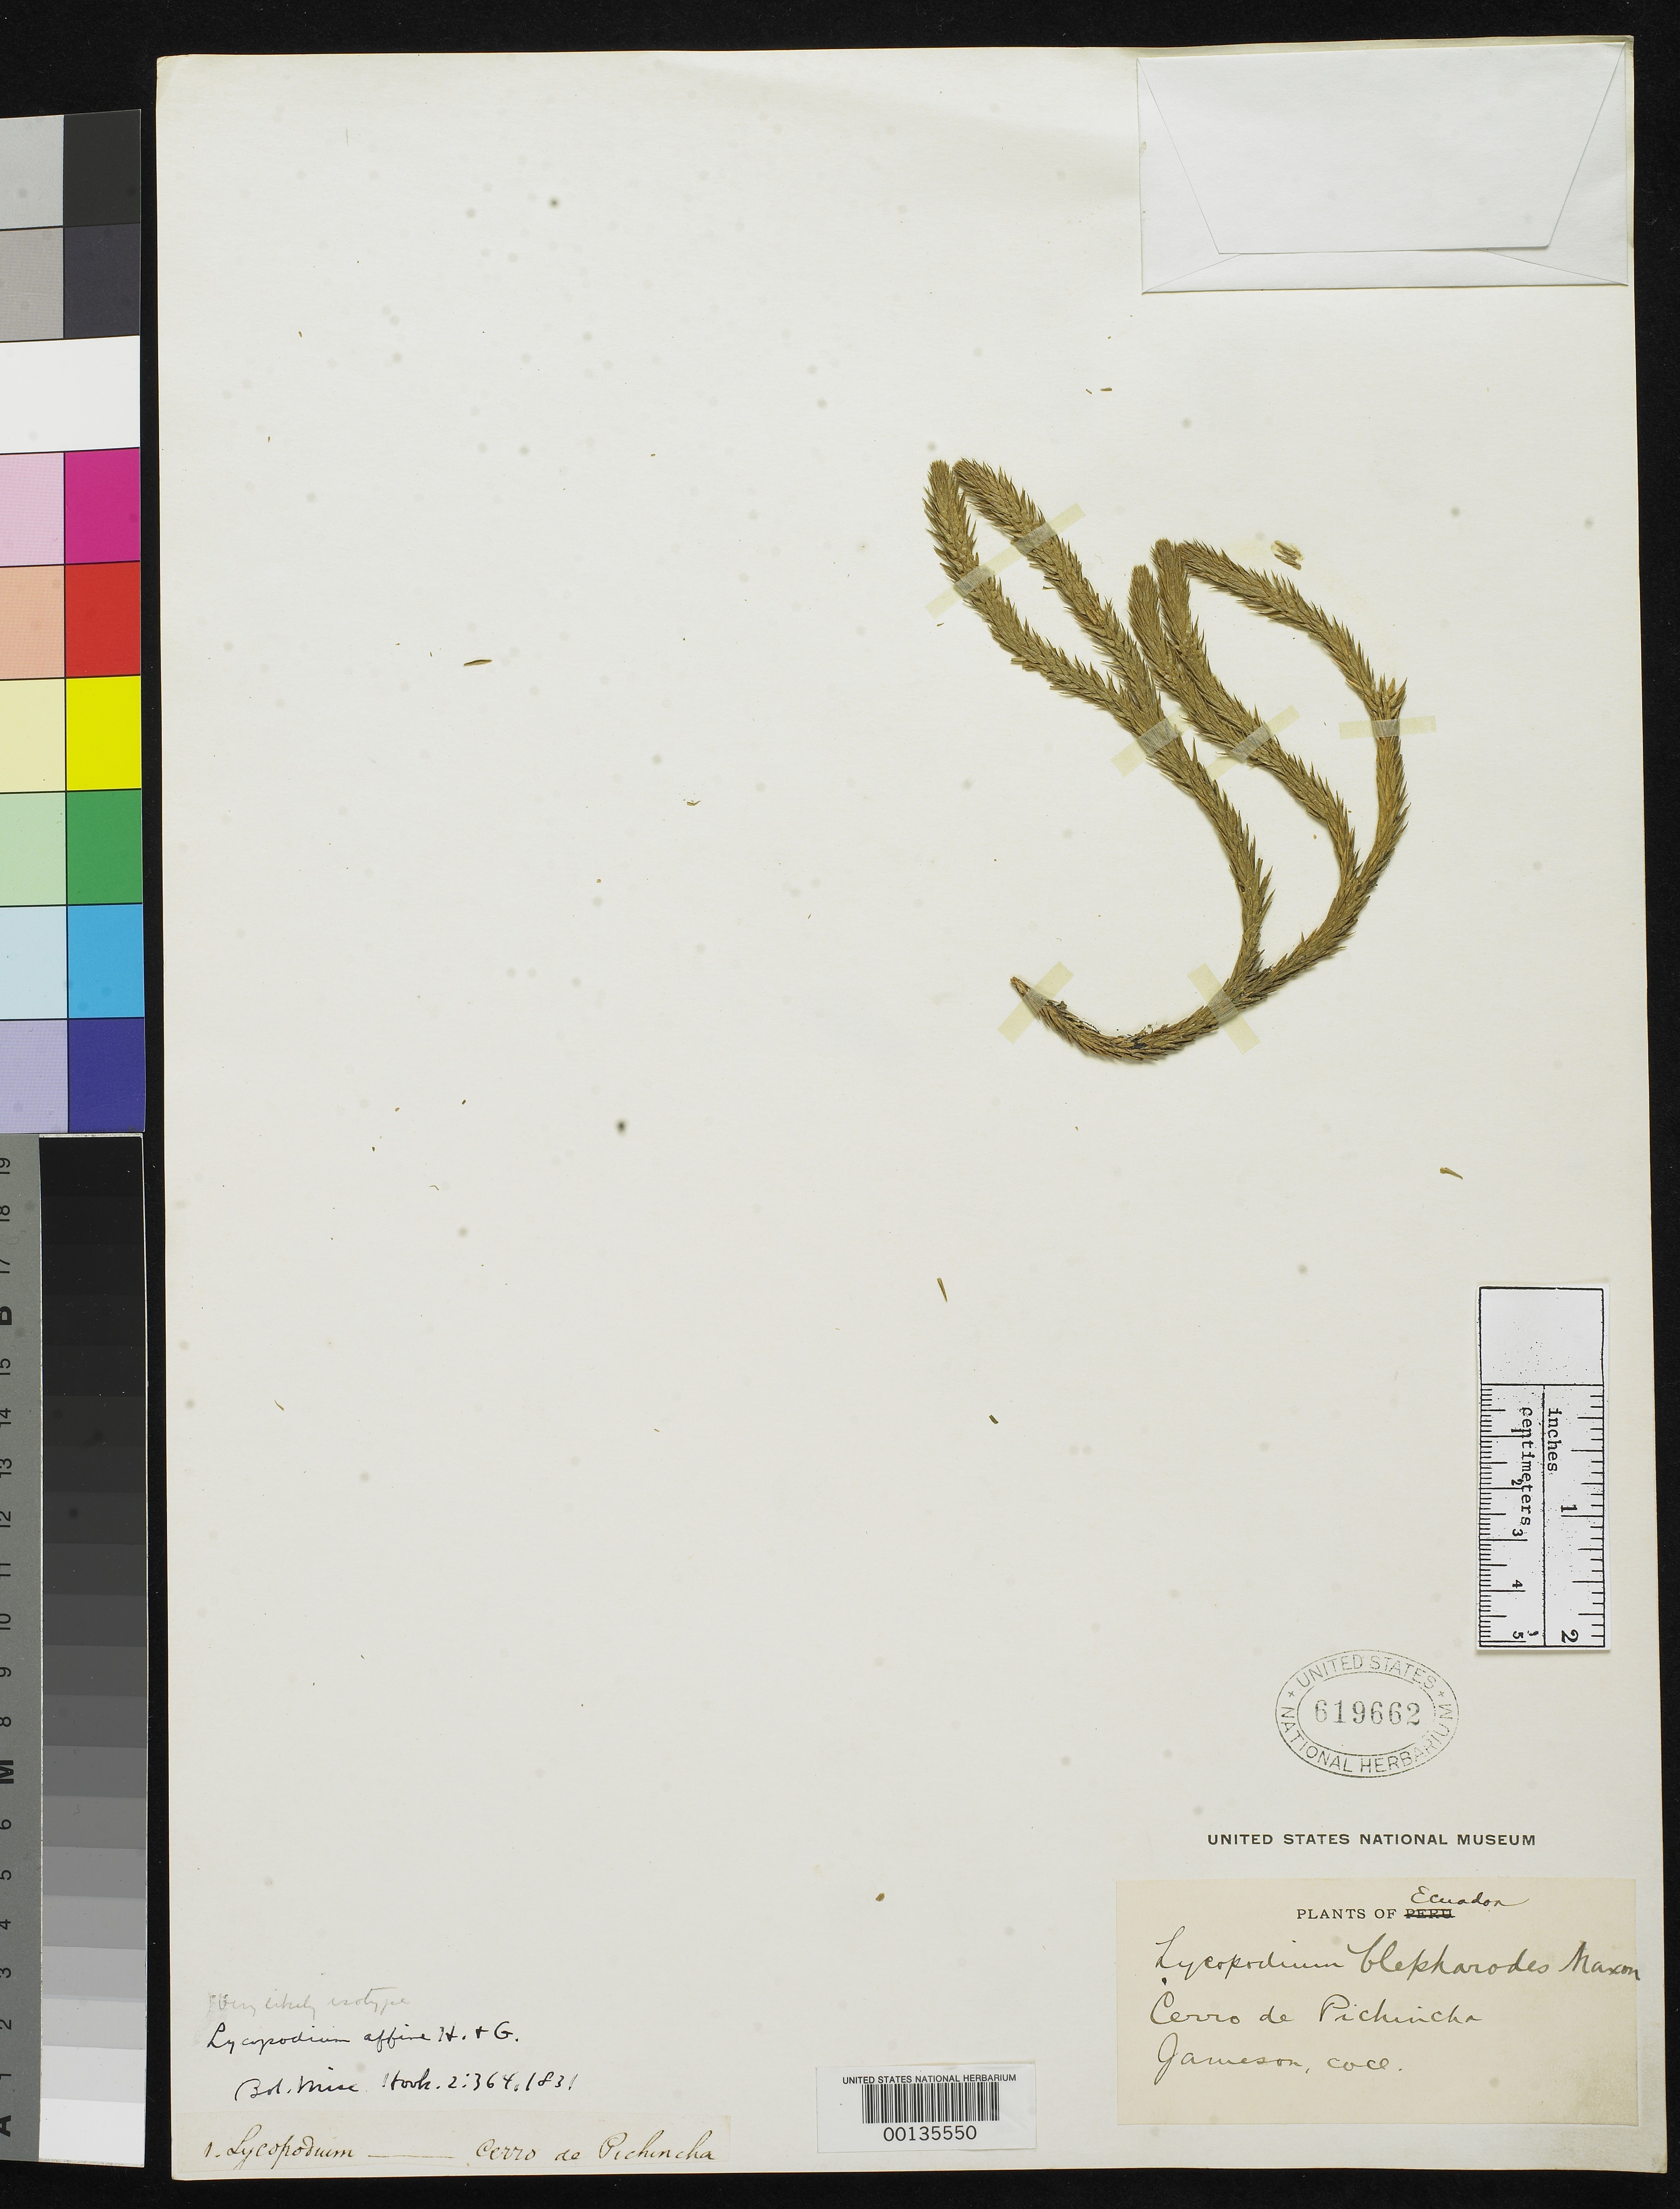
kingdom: Plantae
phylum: Tracheophyta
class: Lycopodiopsida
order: Lycopodiales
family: Lycopodiaceae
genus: Lycopodium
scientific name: Lycopodium affine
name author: Hook. & Grev.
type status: Type Collection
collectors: W. Jameson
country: Ecuador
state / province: Pichincha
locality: Cerro de Pichincha.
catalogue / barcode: US 619662